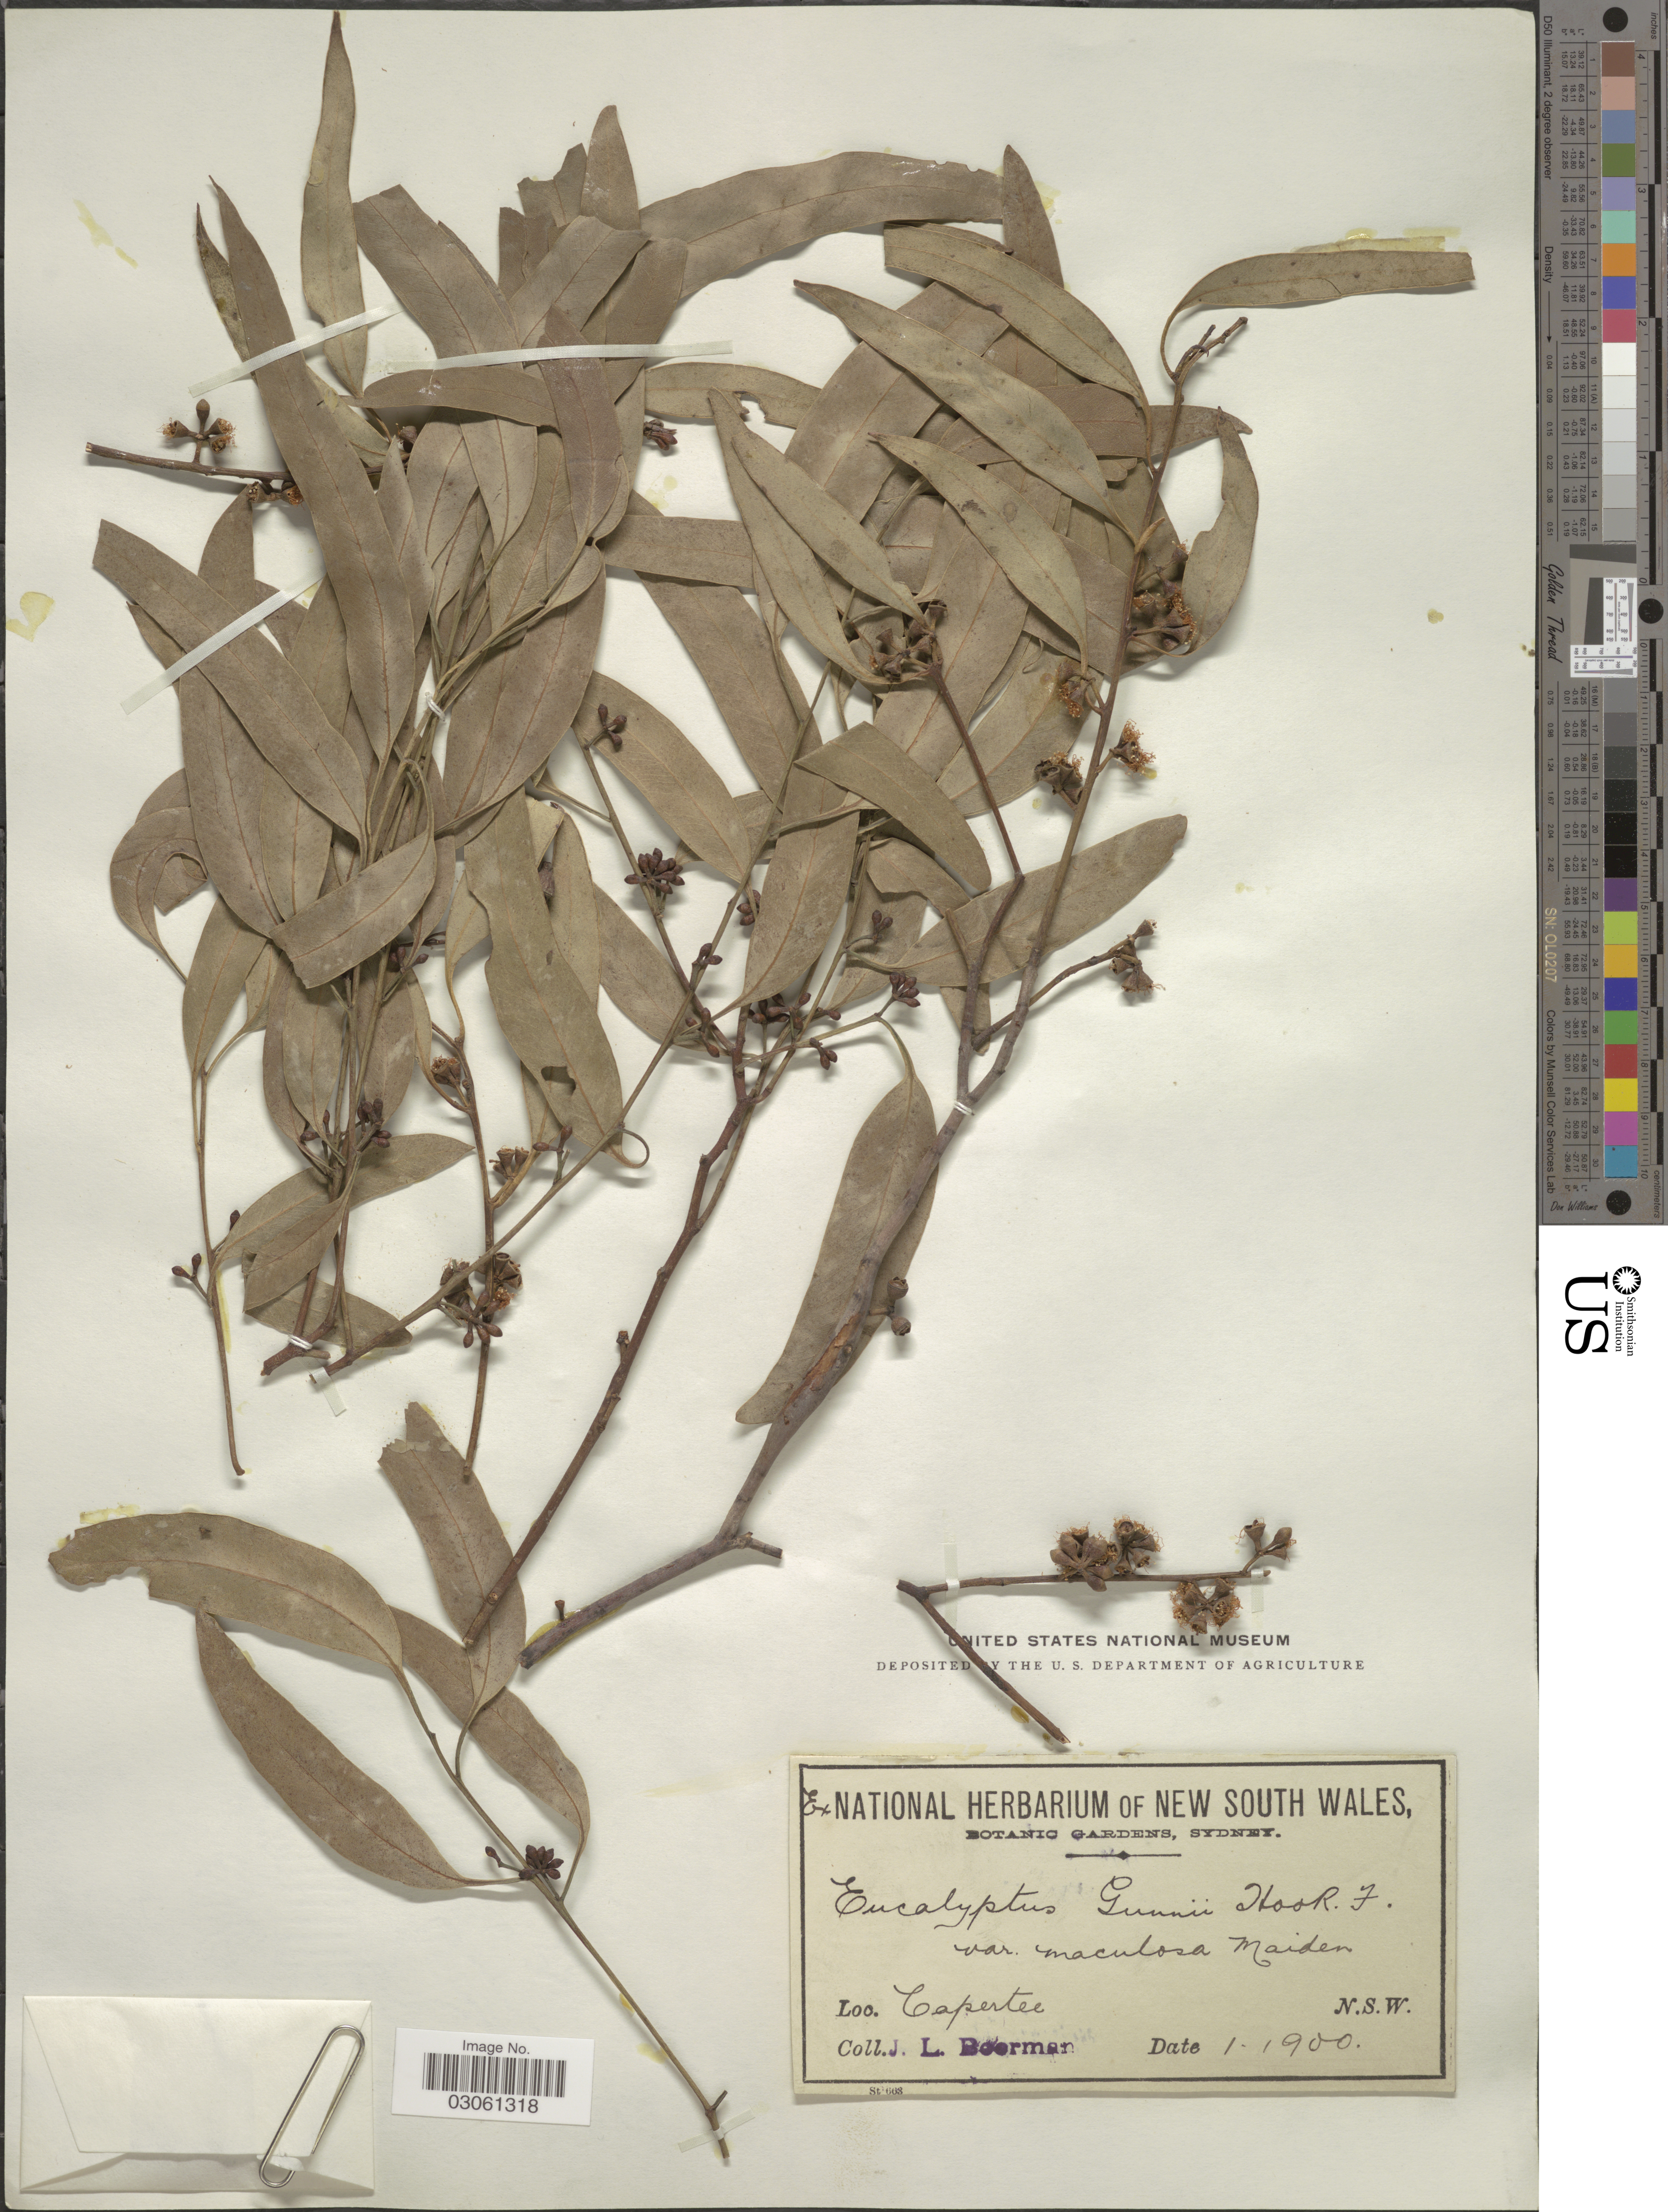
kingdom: Plantae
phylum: Tracheophyta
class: Magnoliopsida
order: Myrtales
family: Myrtaceae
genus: Eucalyptus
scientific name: Eucalyptus gunnii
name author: Hook. f.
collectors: J. Boorman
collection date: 1900-01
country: Australia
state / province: New South Wales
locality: Capertee. N.S.W.